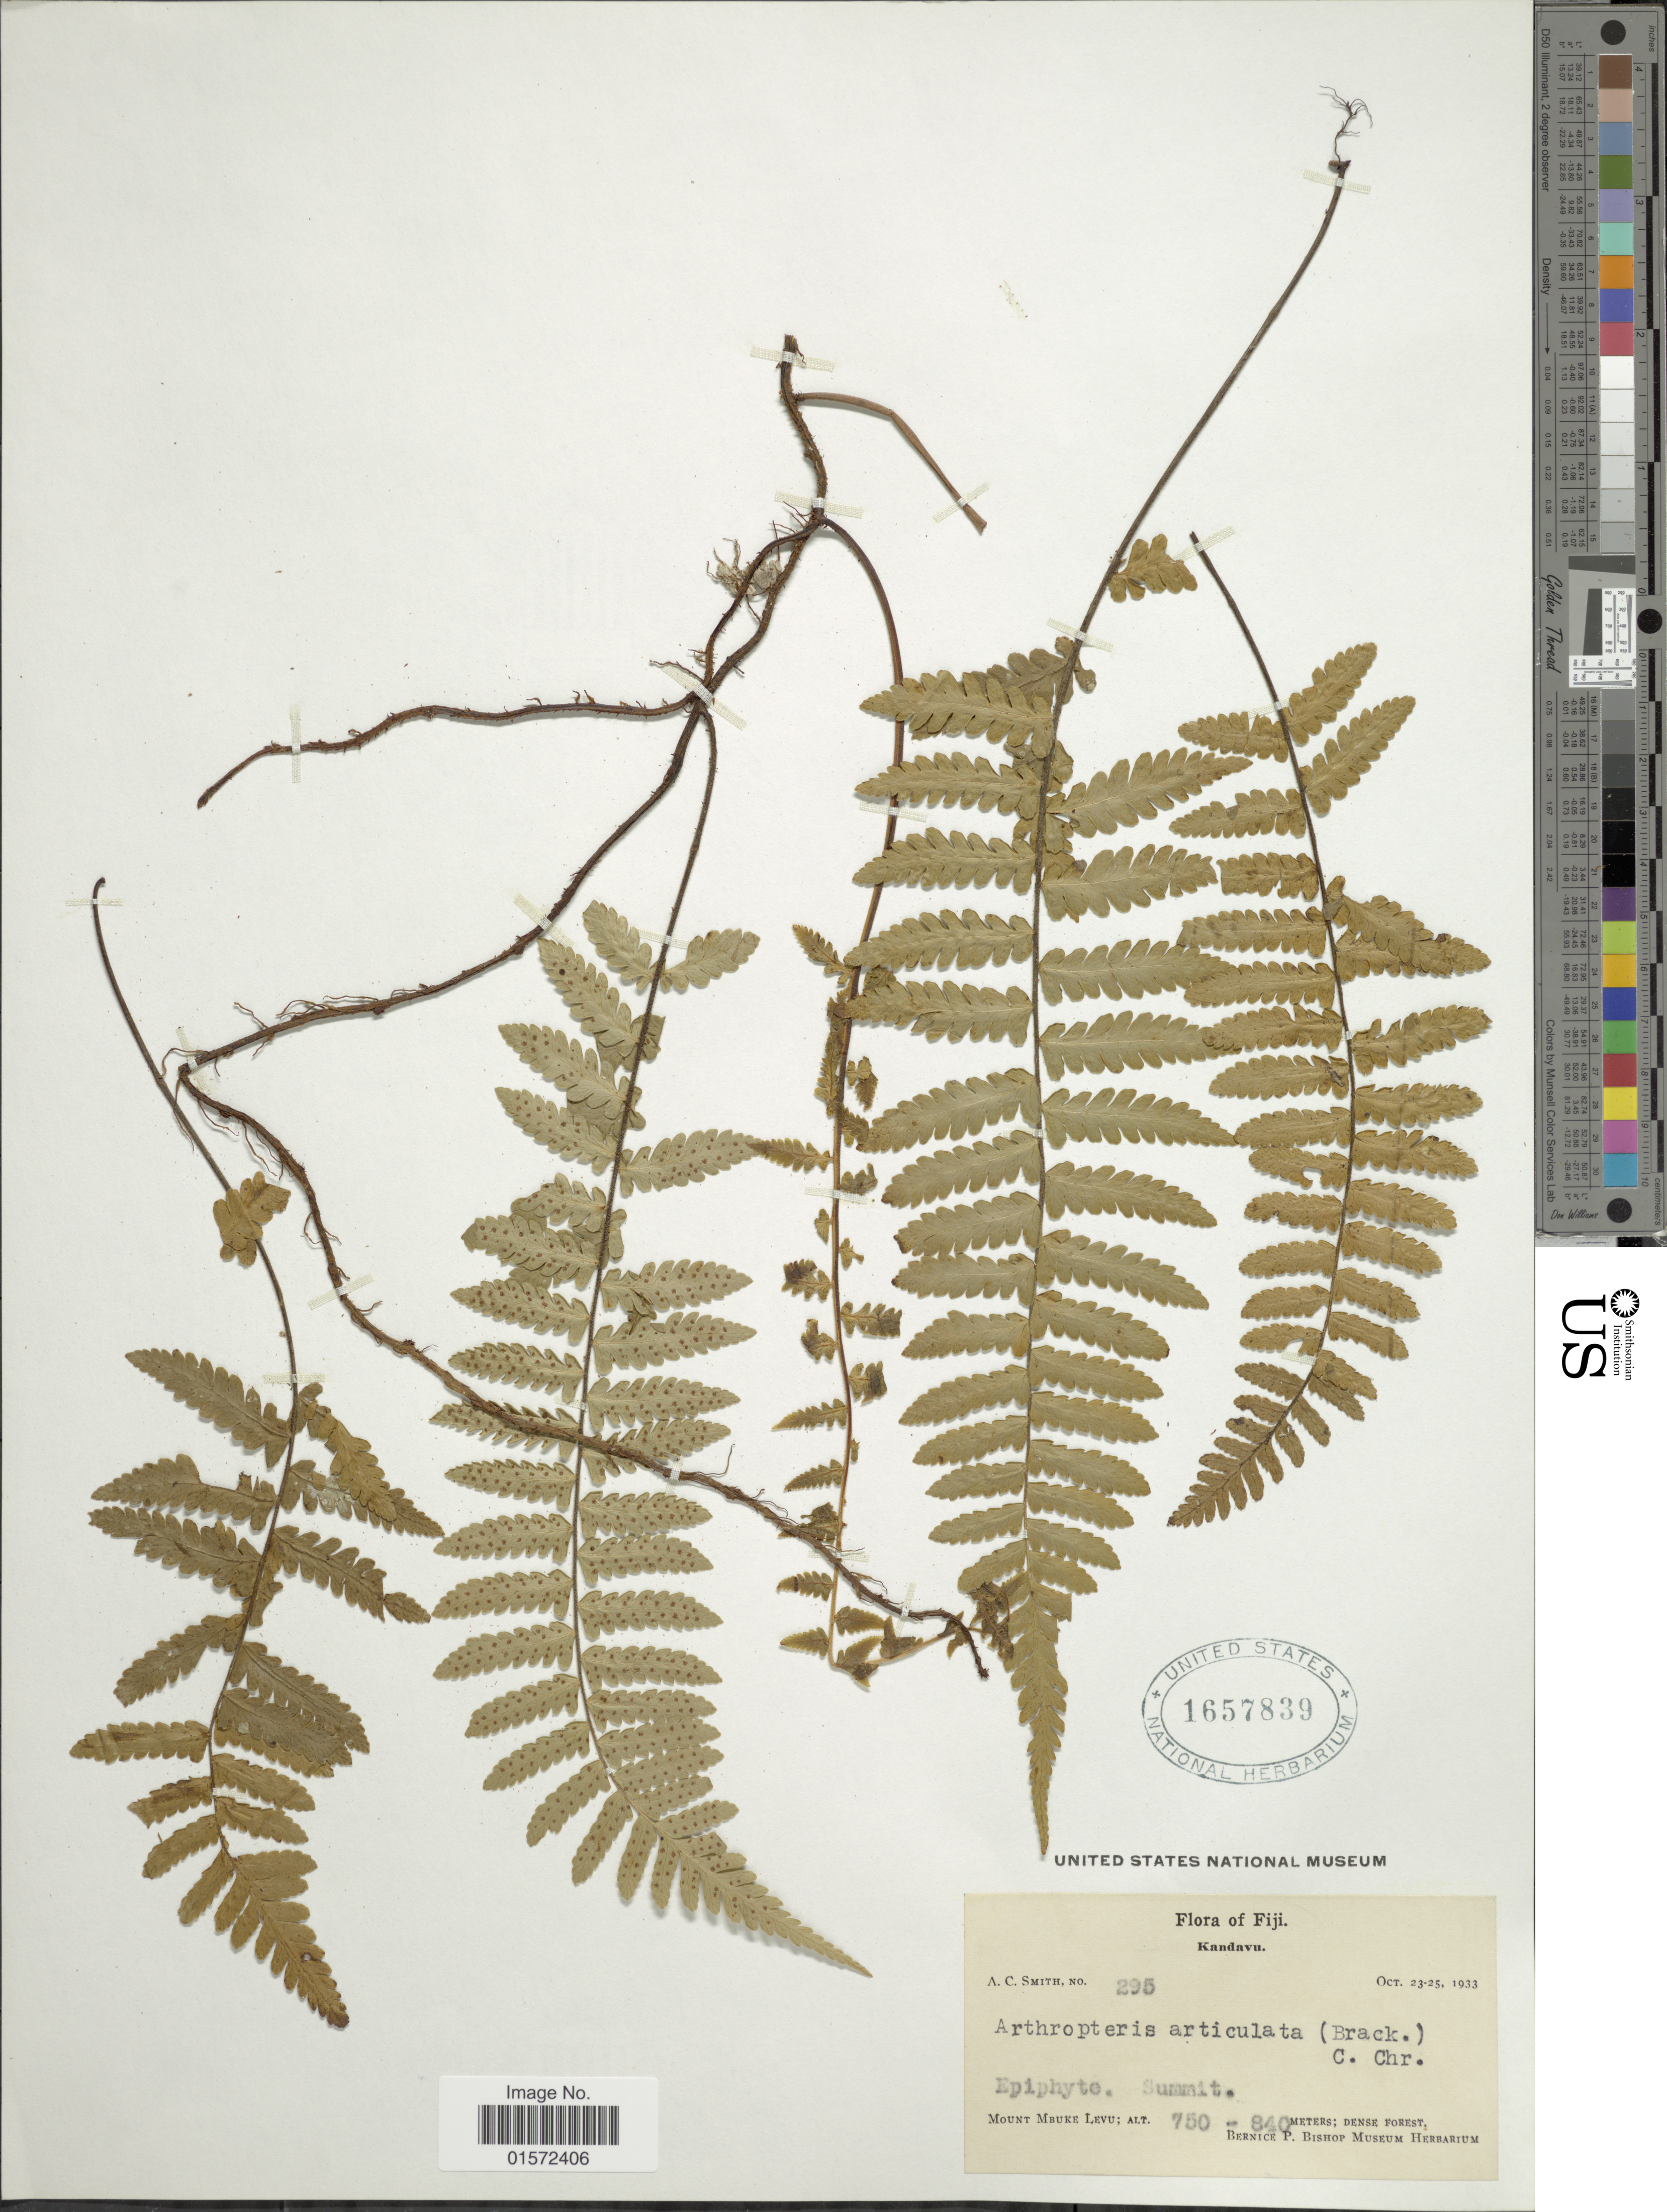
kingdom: Plantae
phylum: Tracheophyta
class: Polypodiopsida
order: Polypodiales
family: Tectariaceae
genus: Arthropteris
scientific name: Arthropteris articulata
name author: (Brack.) C. Chr.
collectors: A. C. Smith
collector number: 295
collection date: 1933-10-23/1933-10-25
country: Fiji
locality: Kandavu, Mount Mbuke Levu, Summit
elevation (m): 750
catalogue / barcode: US 1657839